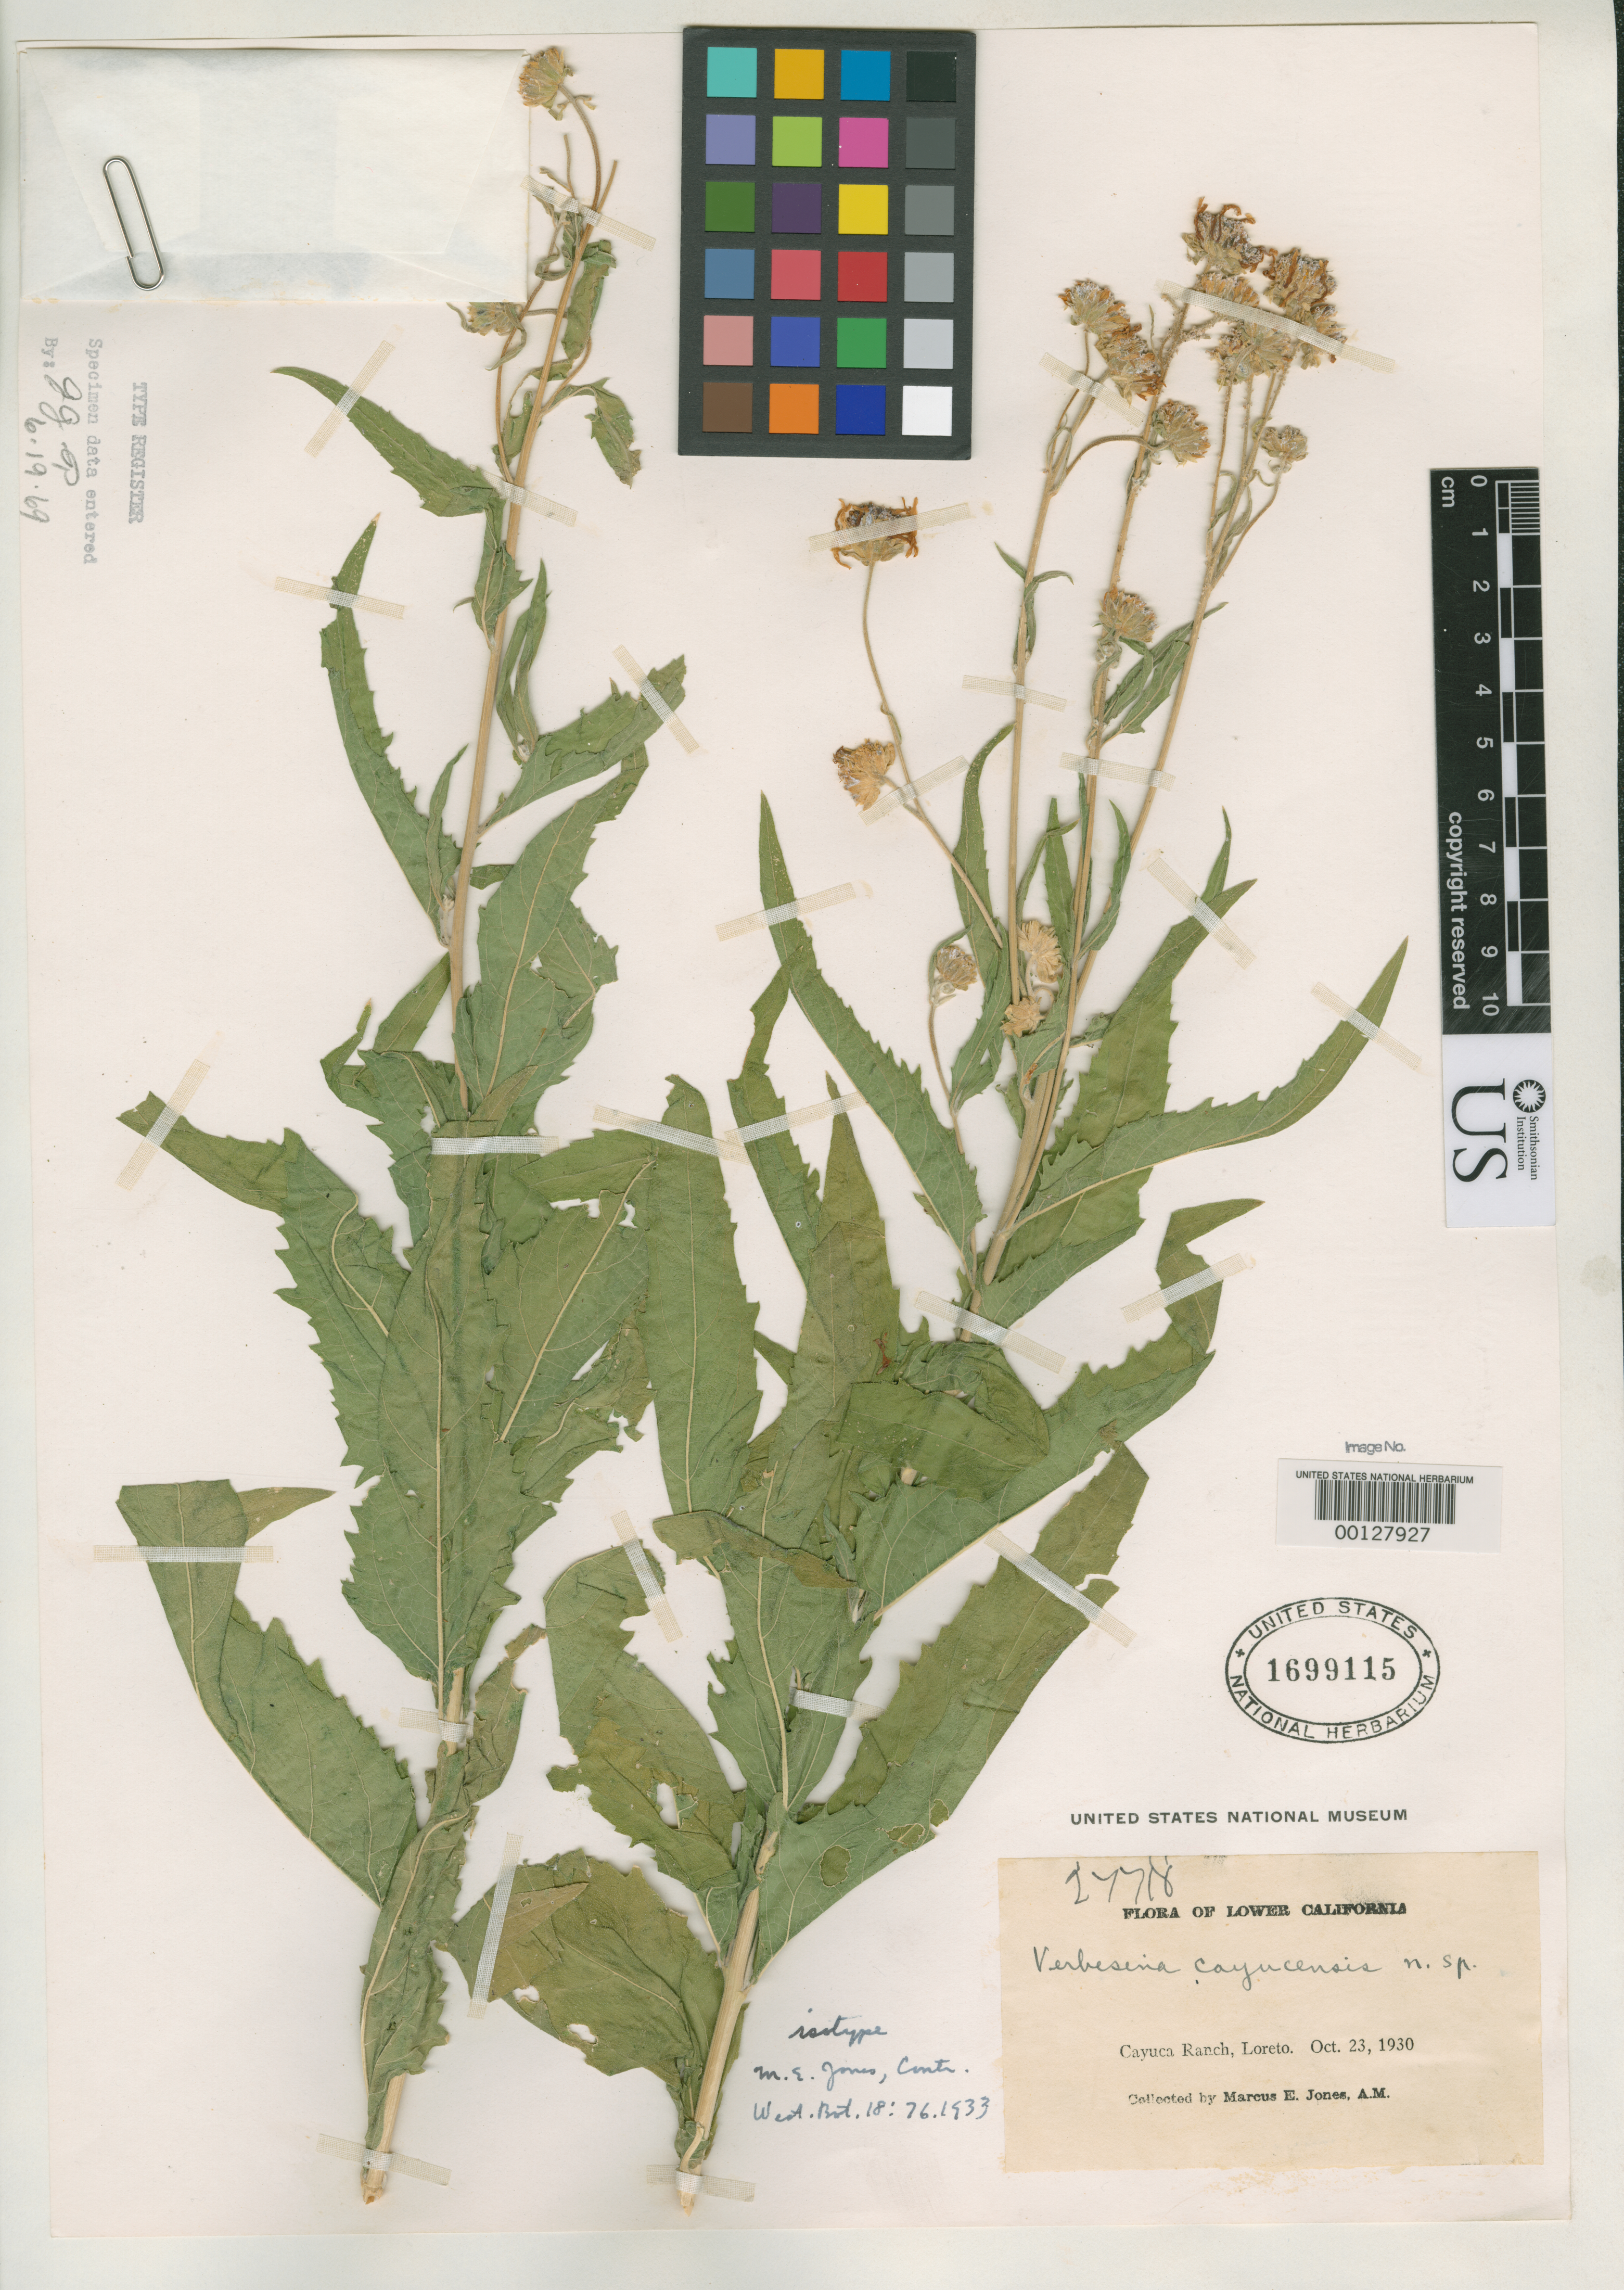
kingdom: Plantae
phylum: Tracheophyta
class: Magnoliopsida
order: Asterales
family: Asteraceae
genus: Verbesina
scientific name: Verbesina cayucensis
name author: M.E. Jones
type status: Isotype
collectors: M. E. Jones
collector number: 27718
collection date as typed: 23 Oct 1930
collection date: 1930-10-23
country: Mexico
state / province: Baja California Sur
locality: Loreto, Cayuca Ranch.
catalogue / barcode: US 1699115